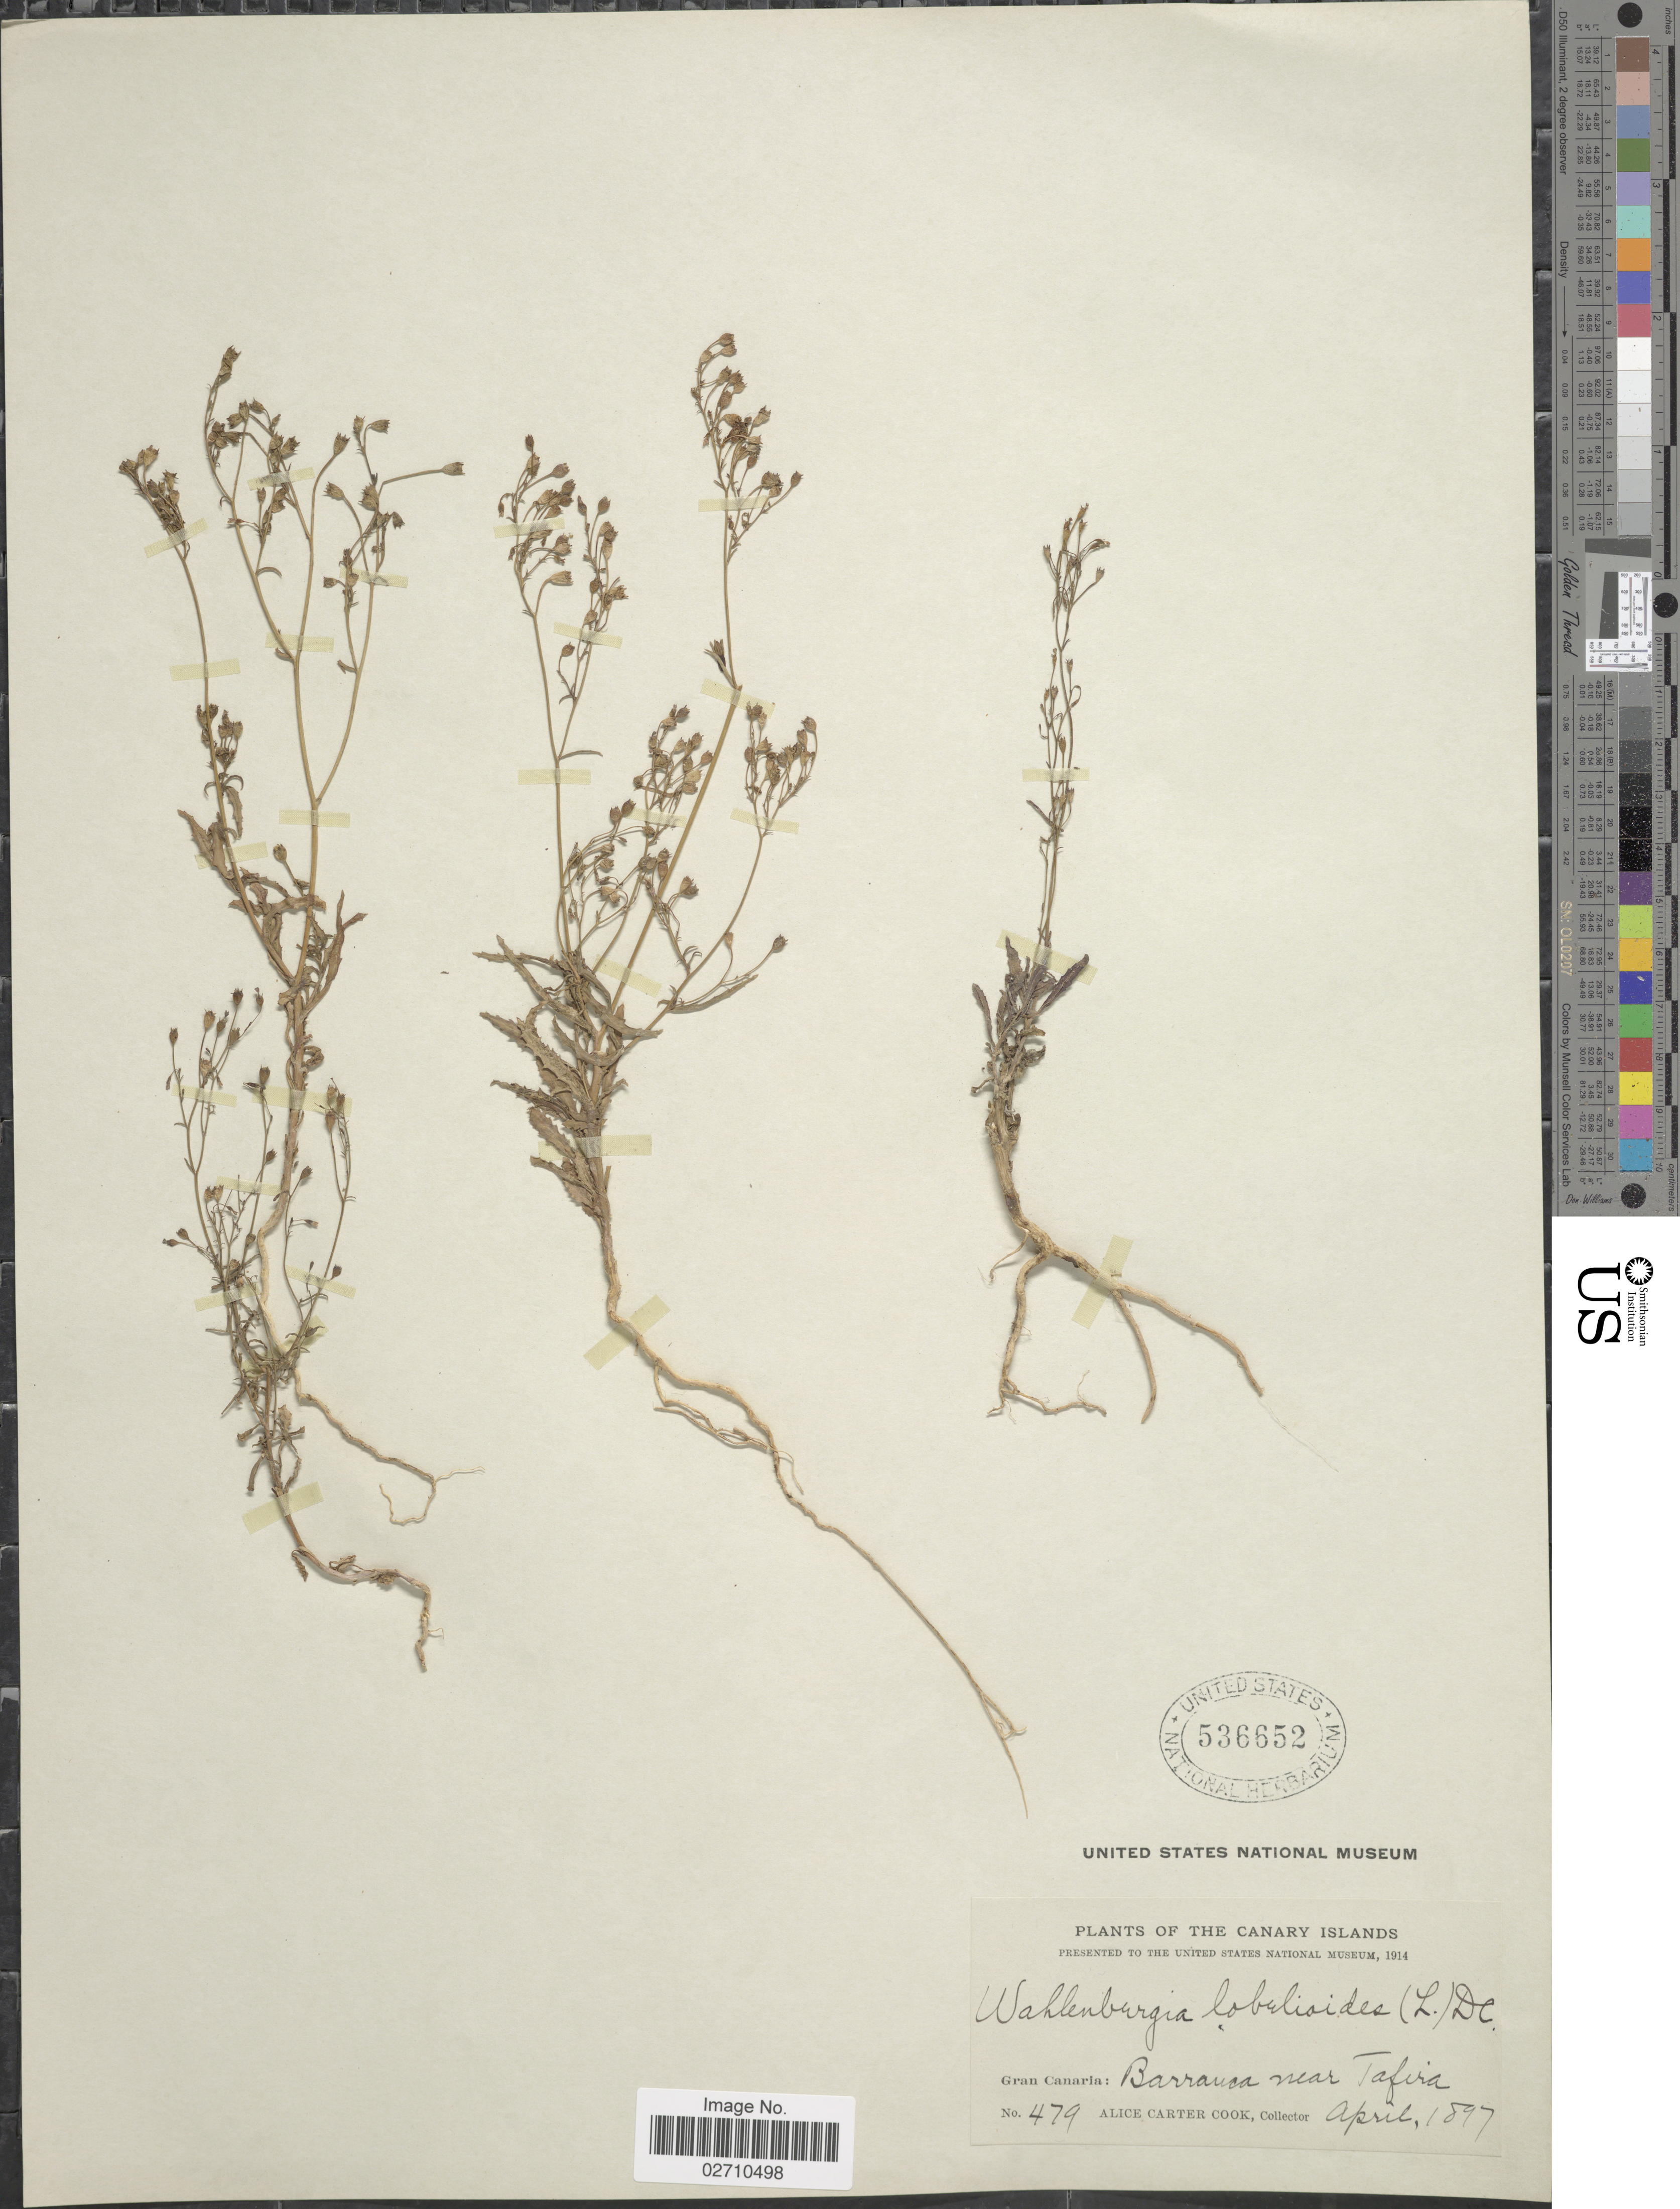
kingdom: Plantae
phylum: Tracheophyta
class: Magnoliopsida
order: Asterales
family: Campanulaceae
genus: Wahlenbergia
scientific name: Wahlenbergia lobelioides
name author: (L. f.) Link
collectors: Alice C. Cook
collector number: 479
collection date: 1897-04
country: Spain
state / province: Canarias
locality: Canary Islands. Gran Canaria: Barranca near Tafira.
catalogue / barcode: US 536652